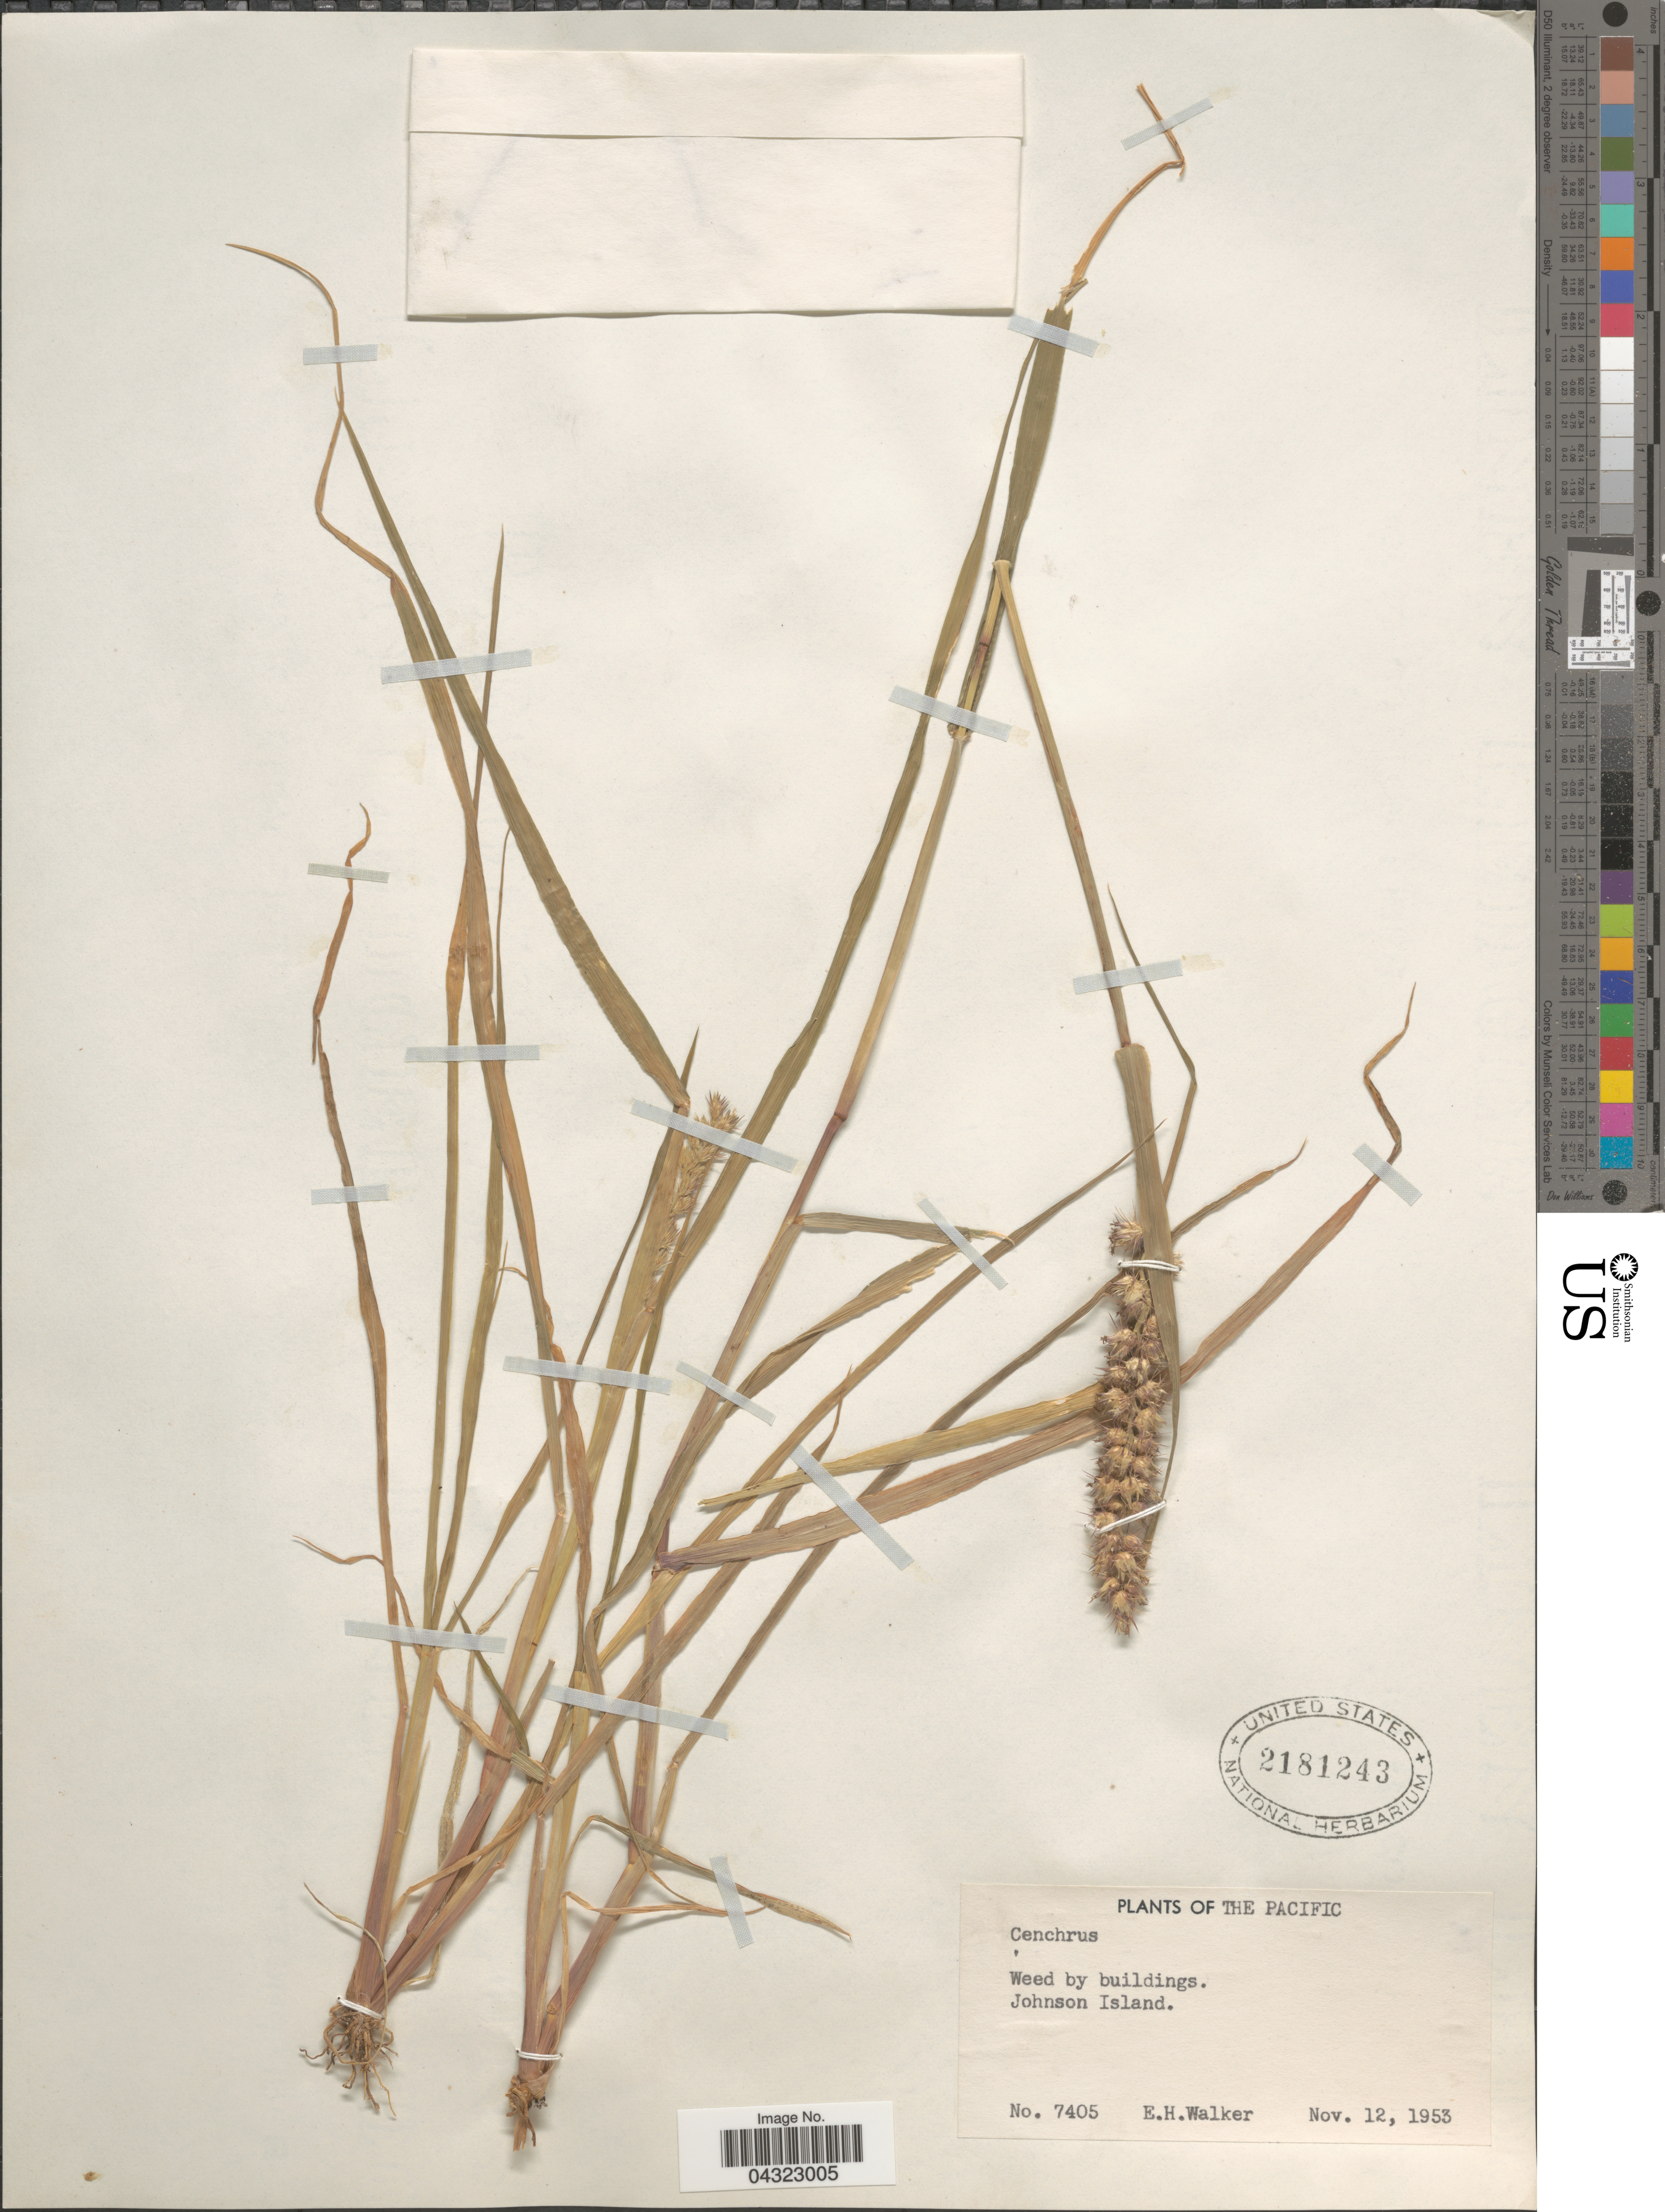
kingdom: Plantae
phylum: Tracheophyta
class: Liliopsida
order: Poales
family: Poaceae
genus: Cenchrus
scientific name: Cenchrus sp.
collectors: E. H. Walker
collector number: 7405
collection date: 1953-11-12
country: U.S. Administered Pacific Islands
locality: The Pacific. Johnson Island.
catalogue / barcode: US 2181243